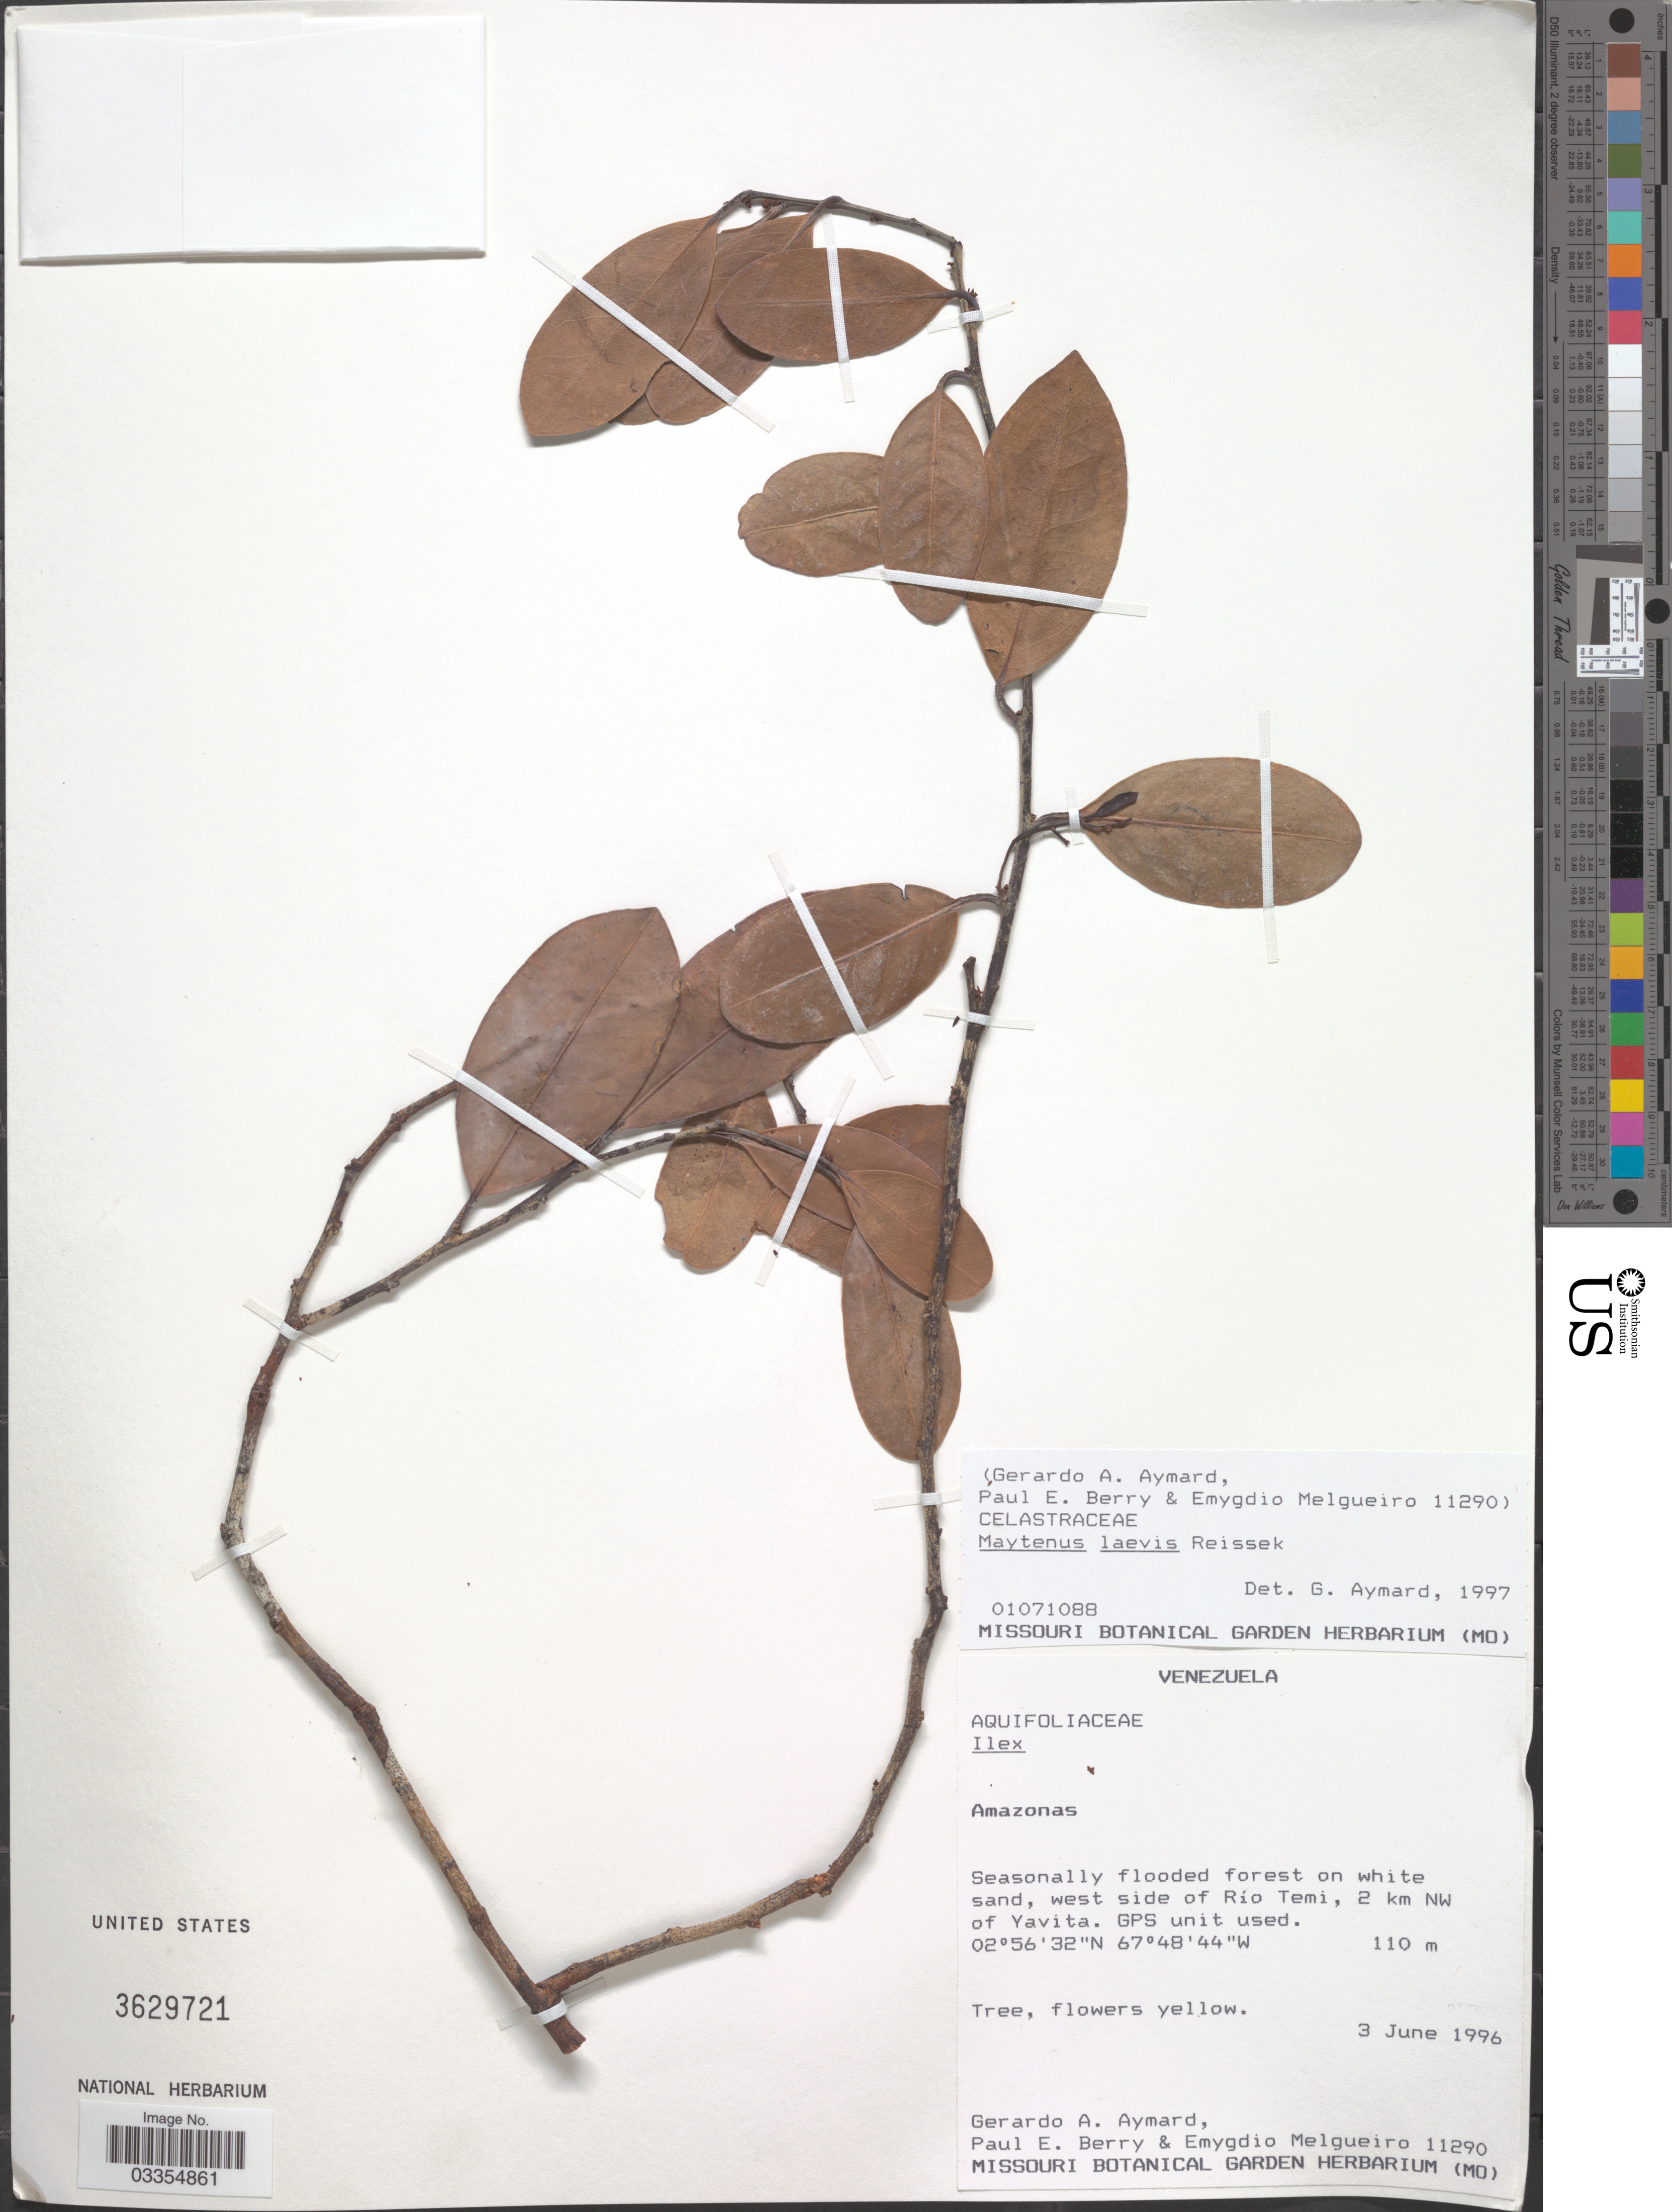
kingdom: Plantae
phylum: Tracheophyta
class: Magnoliopsida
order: Celastrales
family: Celastraceae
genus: Maytenus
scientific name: Maytenus laevis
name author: Reissek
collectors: G. A. Aymard, P. E. Berry & E. Melgueiro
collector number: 11290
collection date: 1996-06-03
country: Venezuela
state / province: Amazonas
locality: West side of Río Temi, 2 km NW of Yavita.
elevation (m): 110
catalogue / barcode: US 3629721